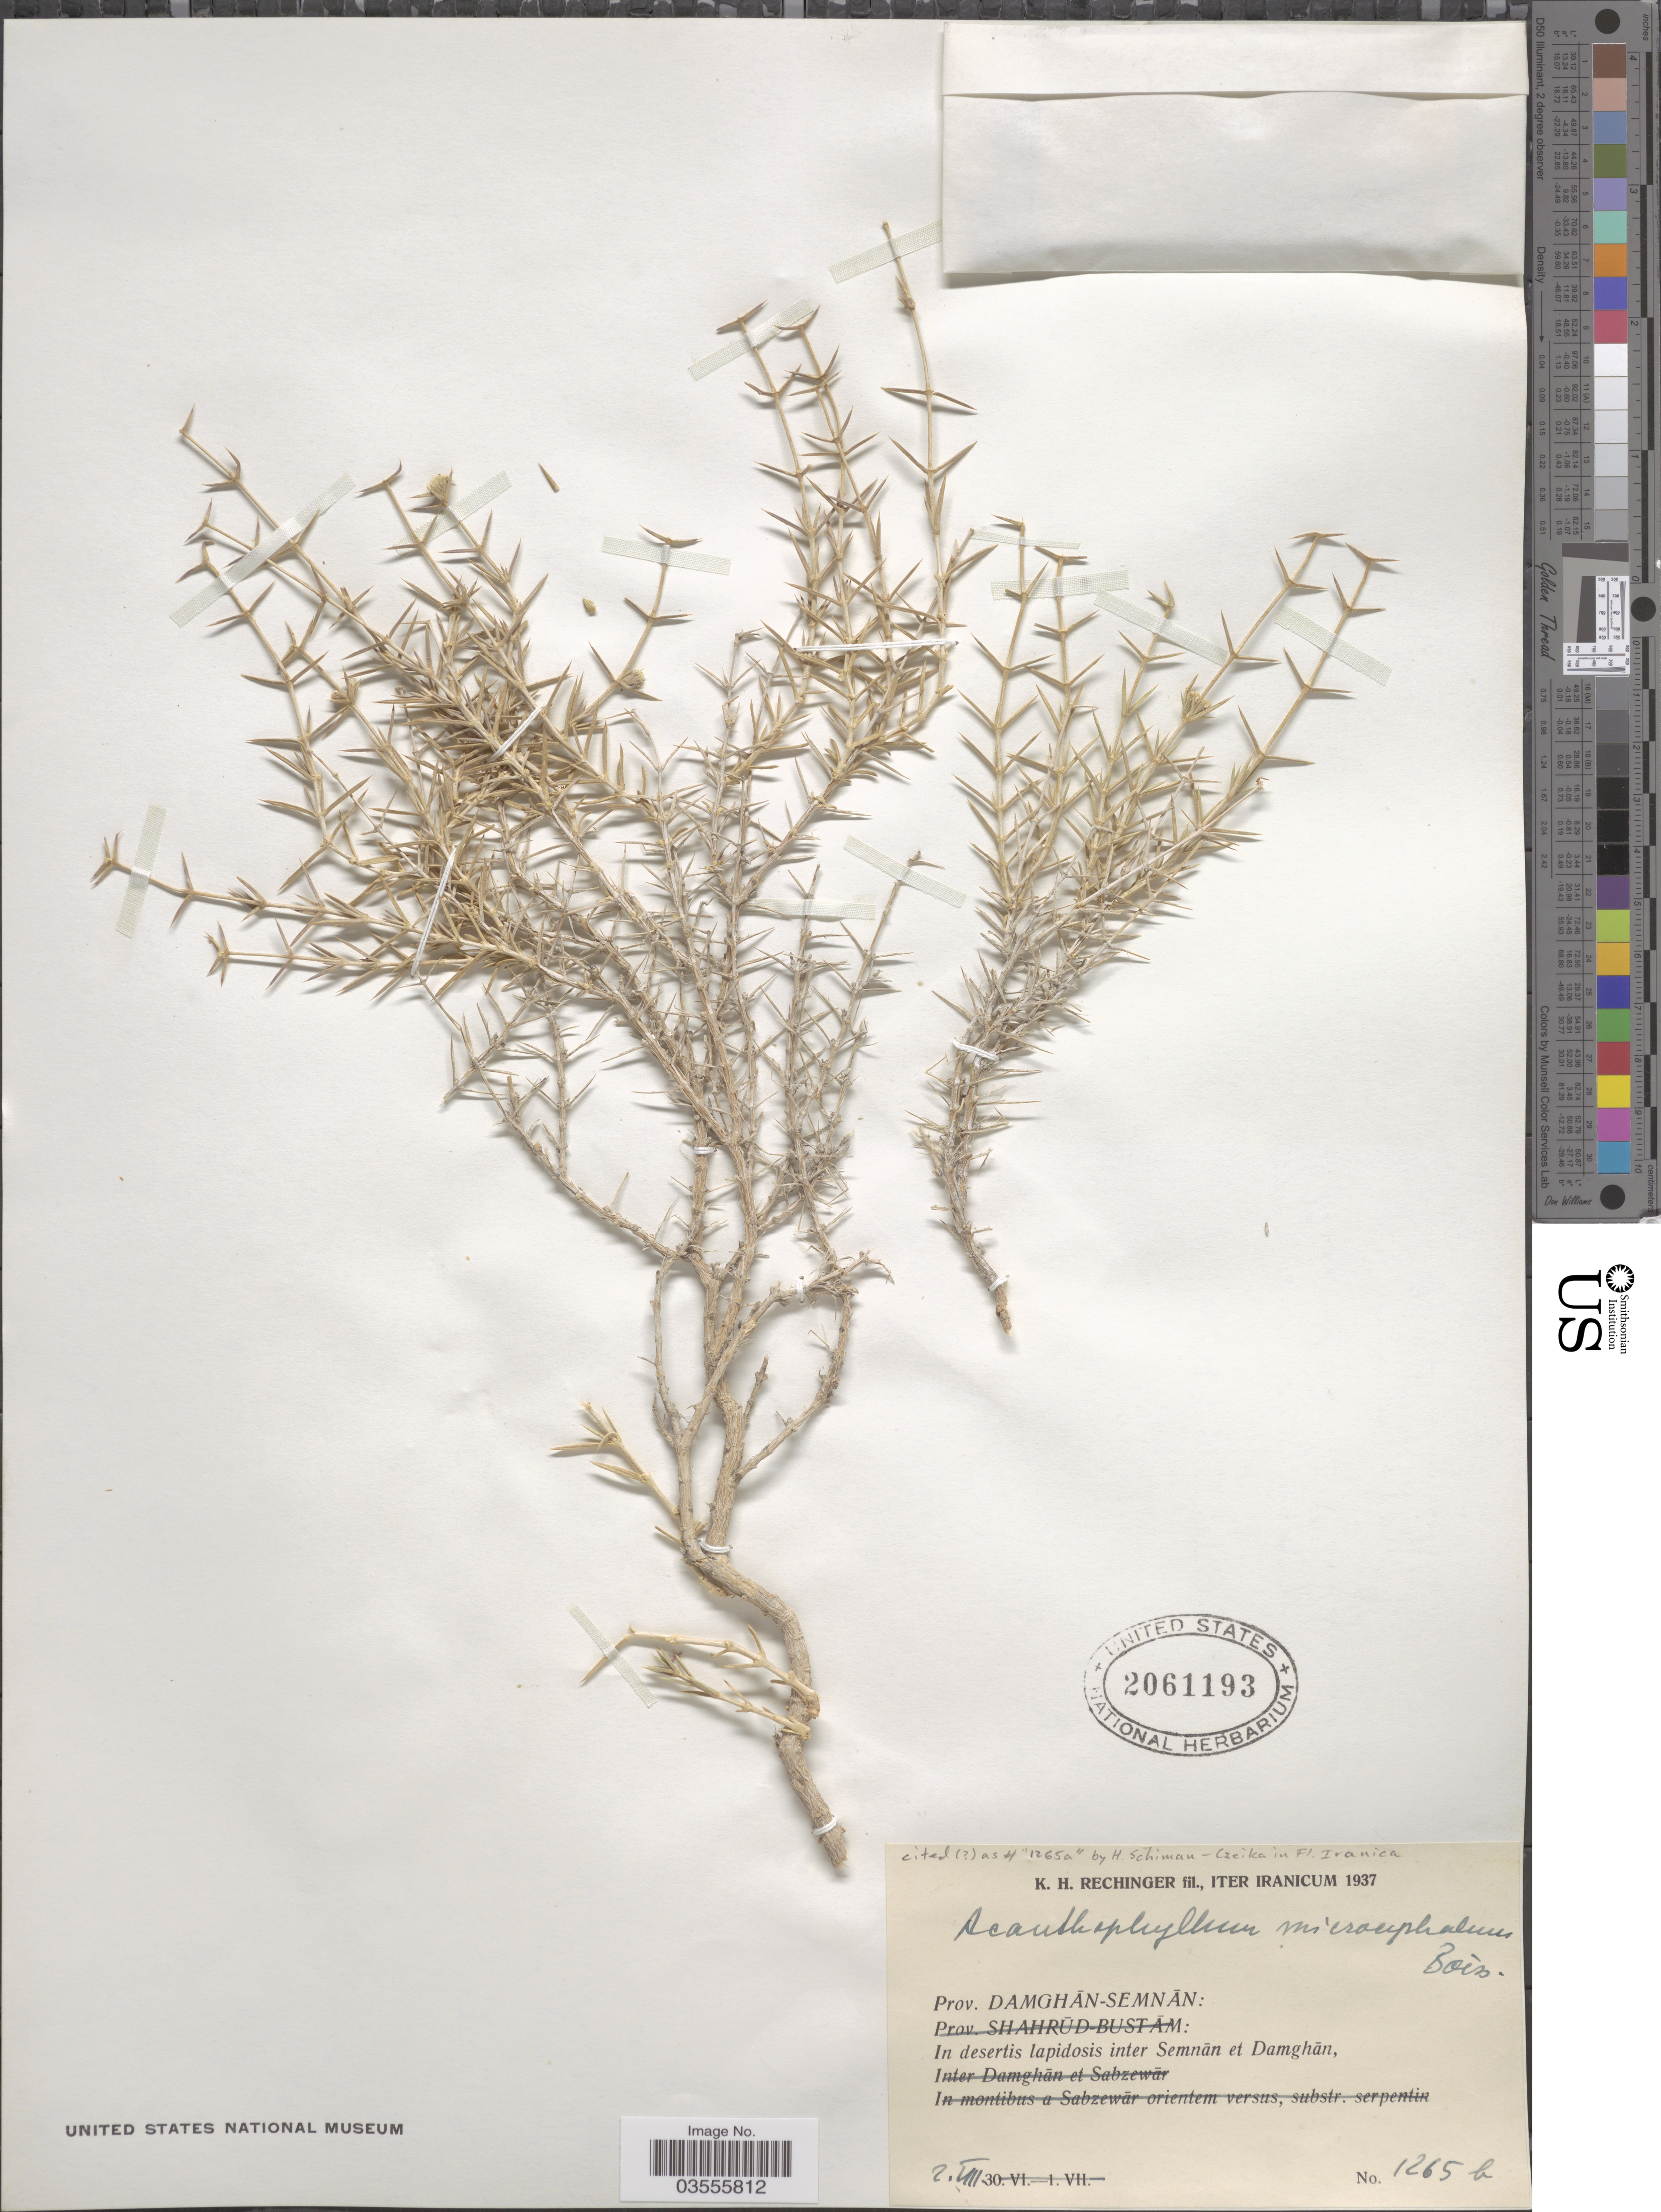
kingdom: Plantae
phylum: Tracheophyta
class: Magnoliopsida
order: Caryophyllales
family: Caryophyllaceae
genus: Acanthophyllum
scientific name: Acanthophyllum microcephalum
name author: Boiss.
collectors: K. H. Rechinger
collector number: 1265b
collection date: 1937-08-02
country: Iran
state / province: Semnan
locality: Iter Iranicum. Prov. Damghān-Semnān: In desertis lapidosis inter Semnān et Damghān.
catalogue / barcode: US 2061193